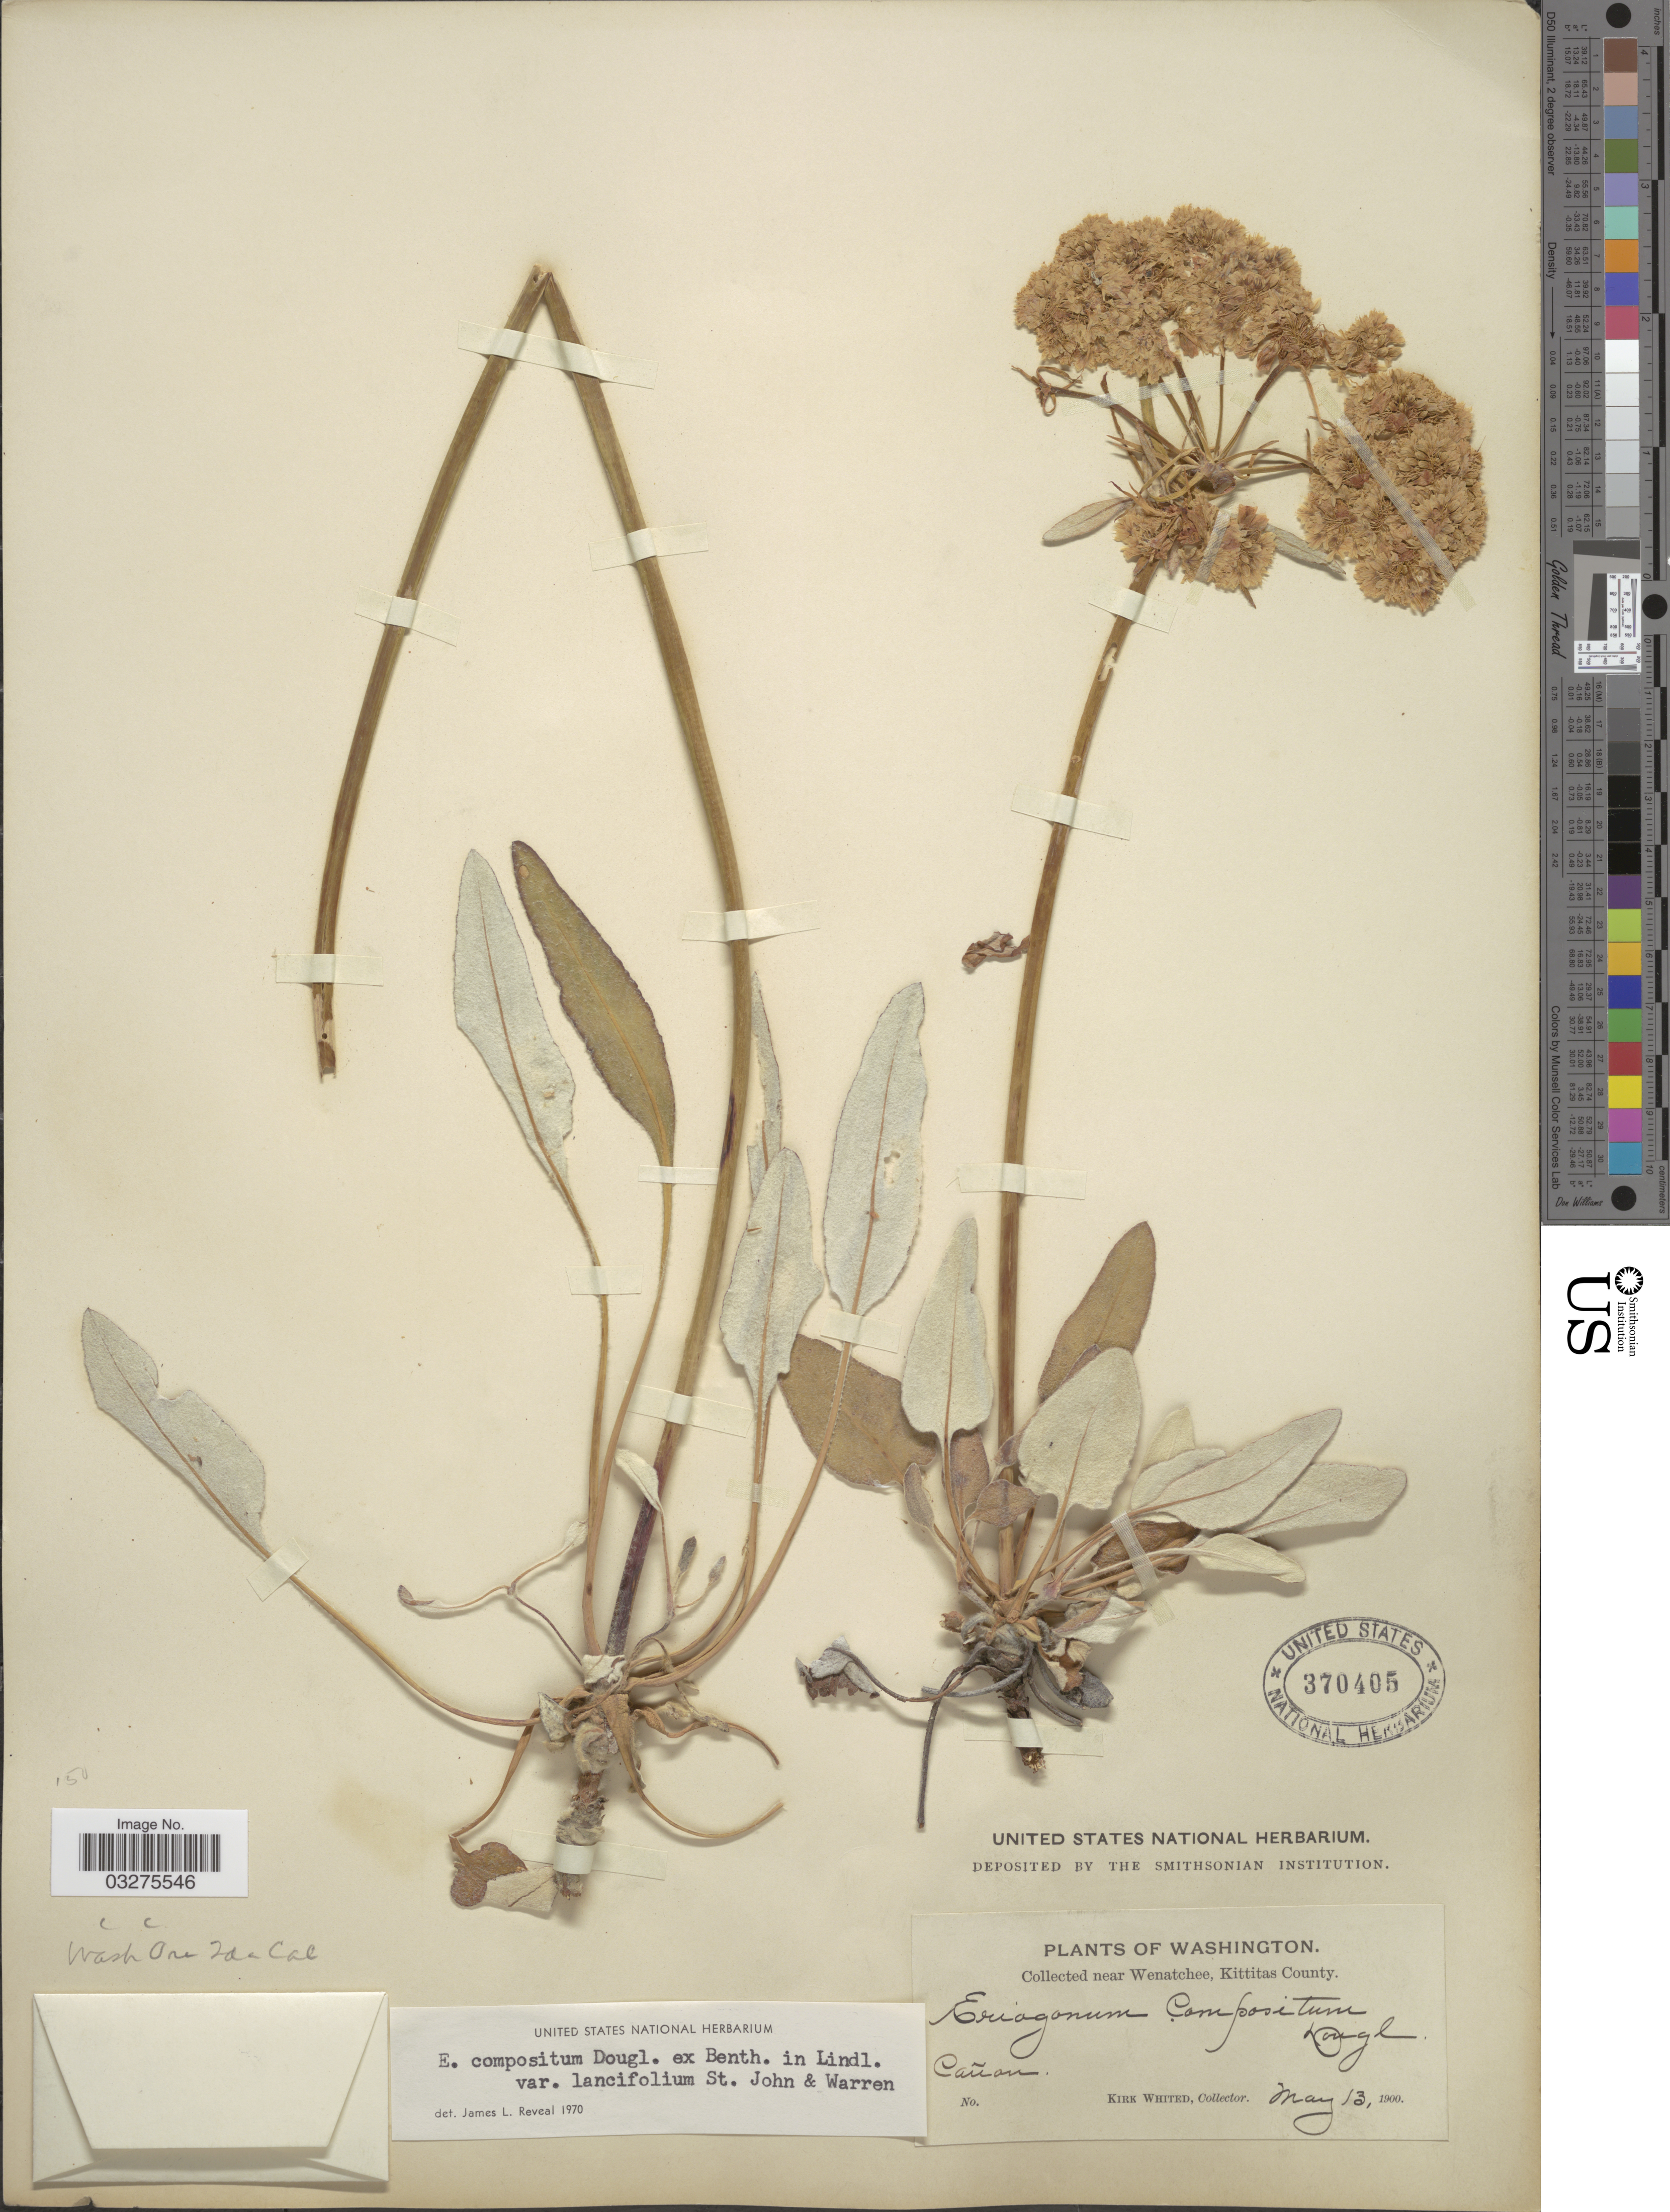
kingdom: Plantae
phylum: Tracheophyta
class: Magnoliopsida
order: Caryophyllales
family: Polygonaceae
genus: Eriogonum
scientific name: Eriogonum compositum var. lancifolium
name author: H. St. John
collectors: K. Whited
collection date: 1900-05-13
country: United States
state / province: Washington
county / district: Kittitas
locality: Near Wenatchee, Kittitas County. Cañon.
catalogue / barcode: US 370405